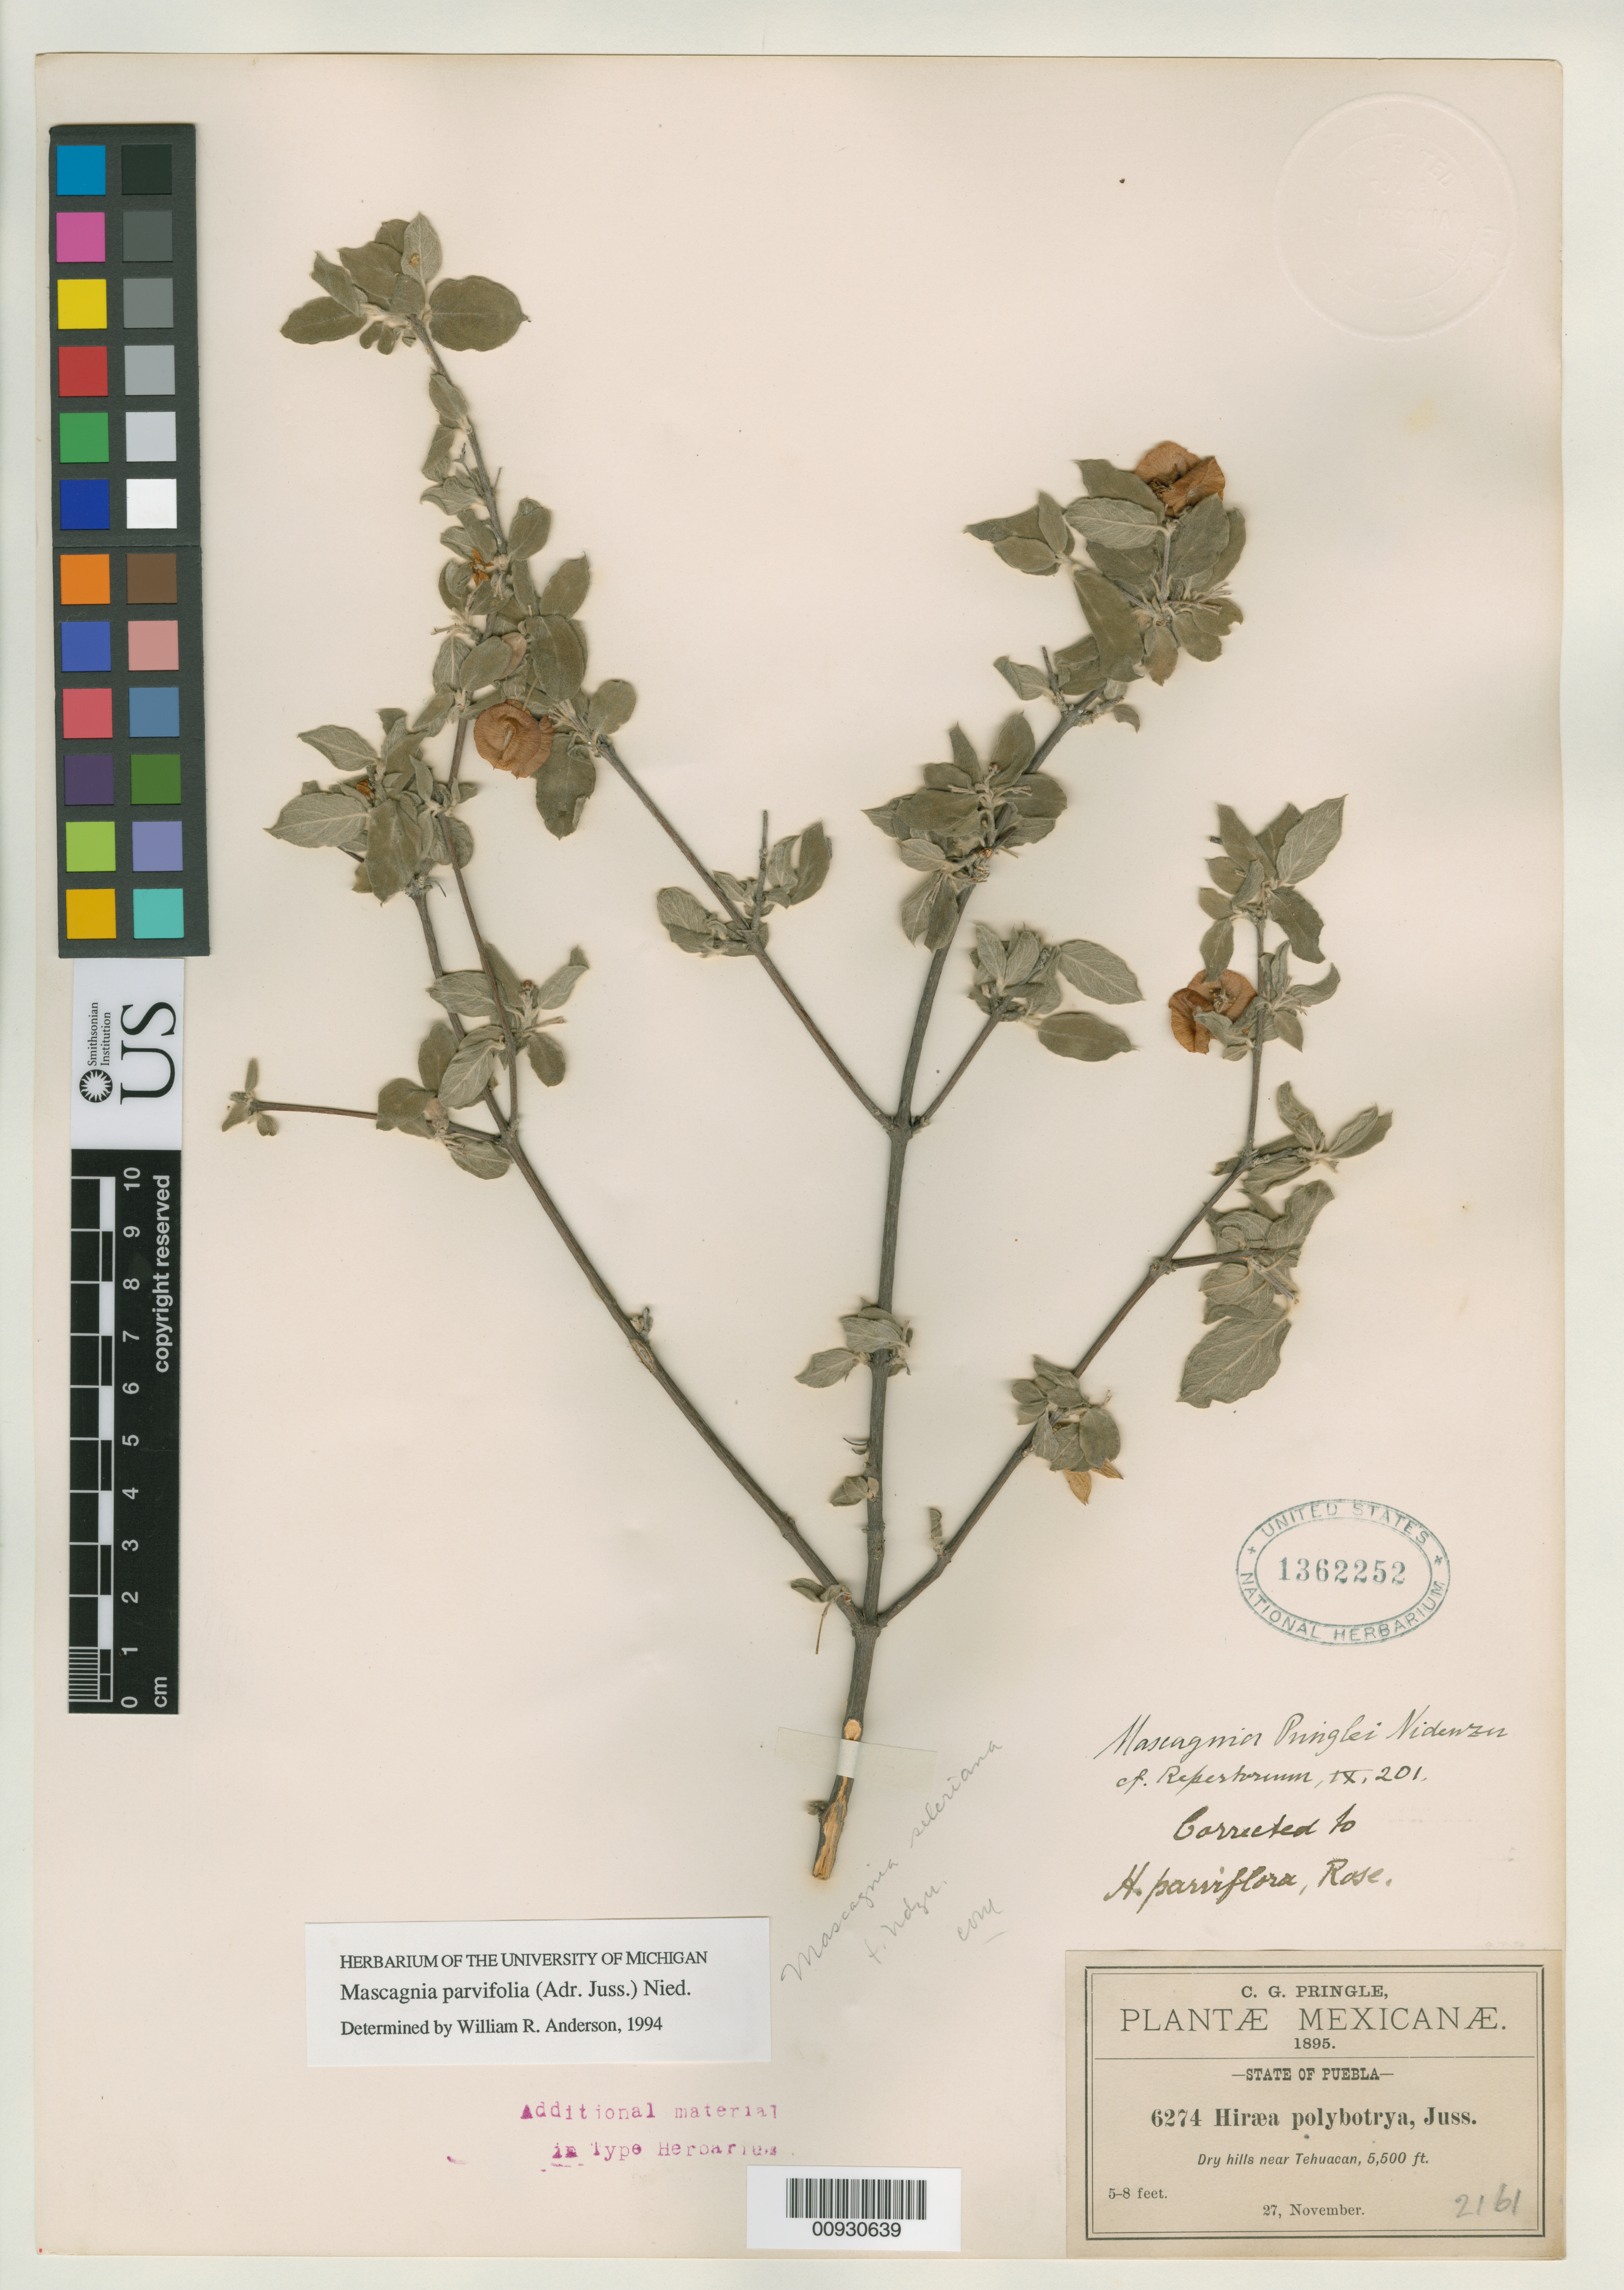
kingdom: Plantae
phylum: Tracheophyta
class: Magnoliopsida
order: Malpighiales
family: Malpighiaceae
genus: Hiraea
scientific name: Hiraea parviflora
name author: Rose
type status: Type Collection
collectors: C. G. Pringle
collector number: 6274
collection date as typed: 27 Nov 1895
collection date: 1895-11-27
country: Mexico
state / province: Puebla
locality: Near Tehuacan.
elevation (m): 1676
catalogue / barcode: US 1362252